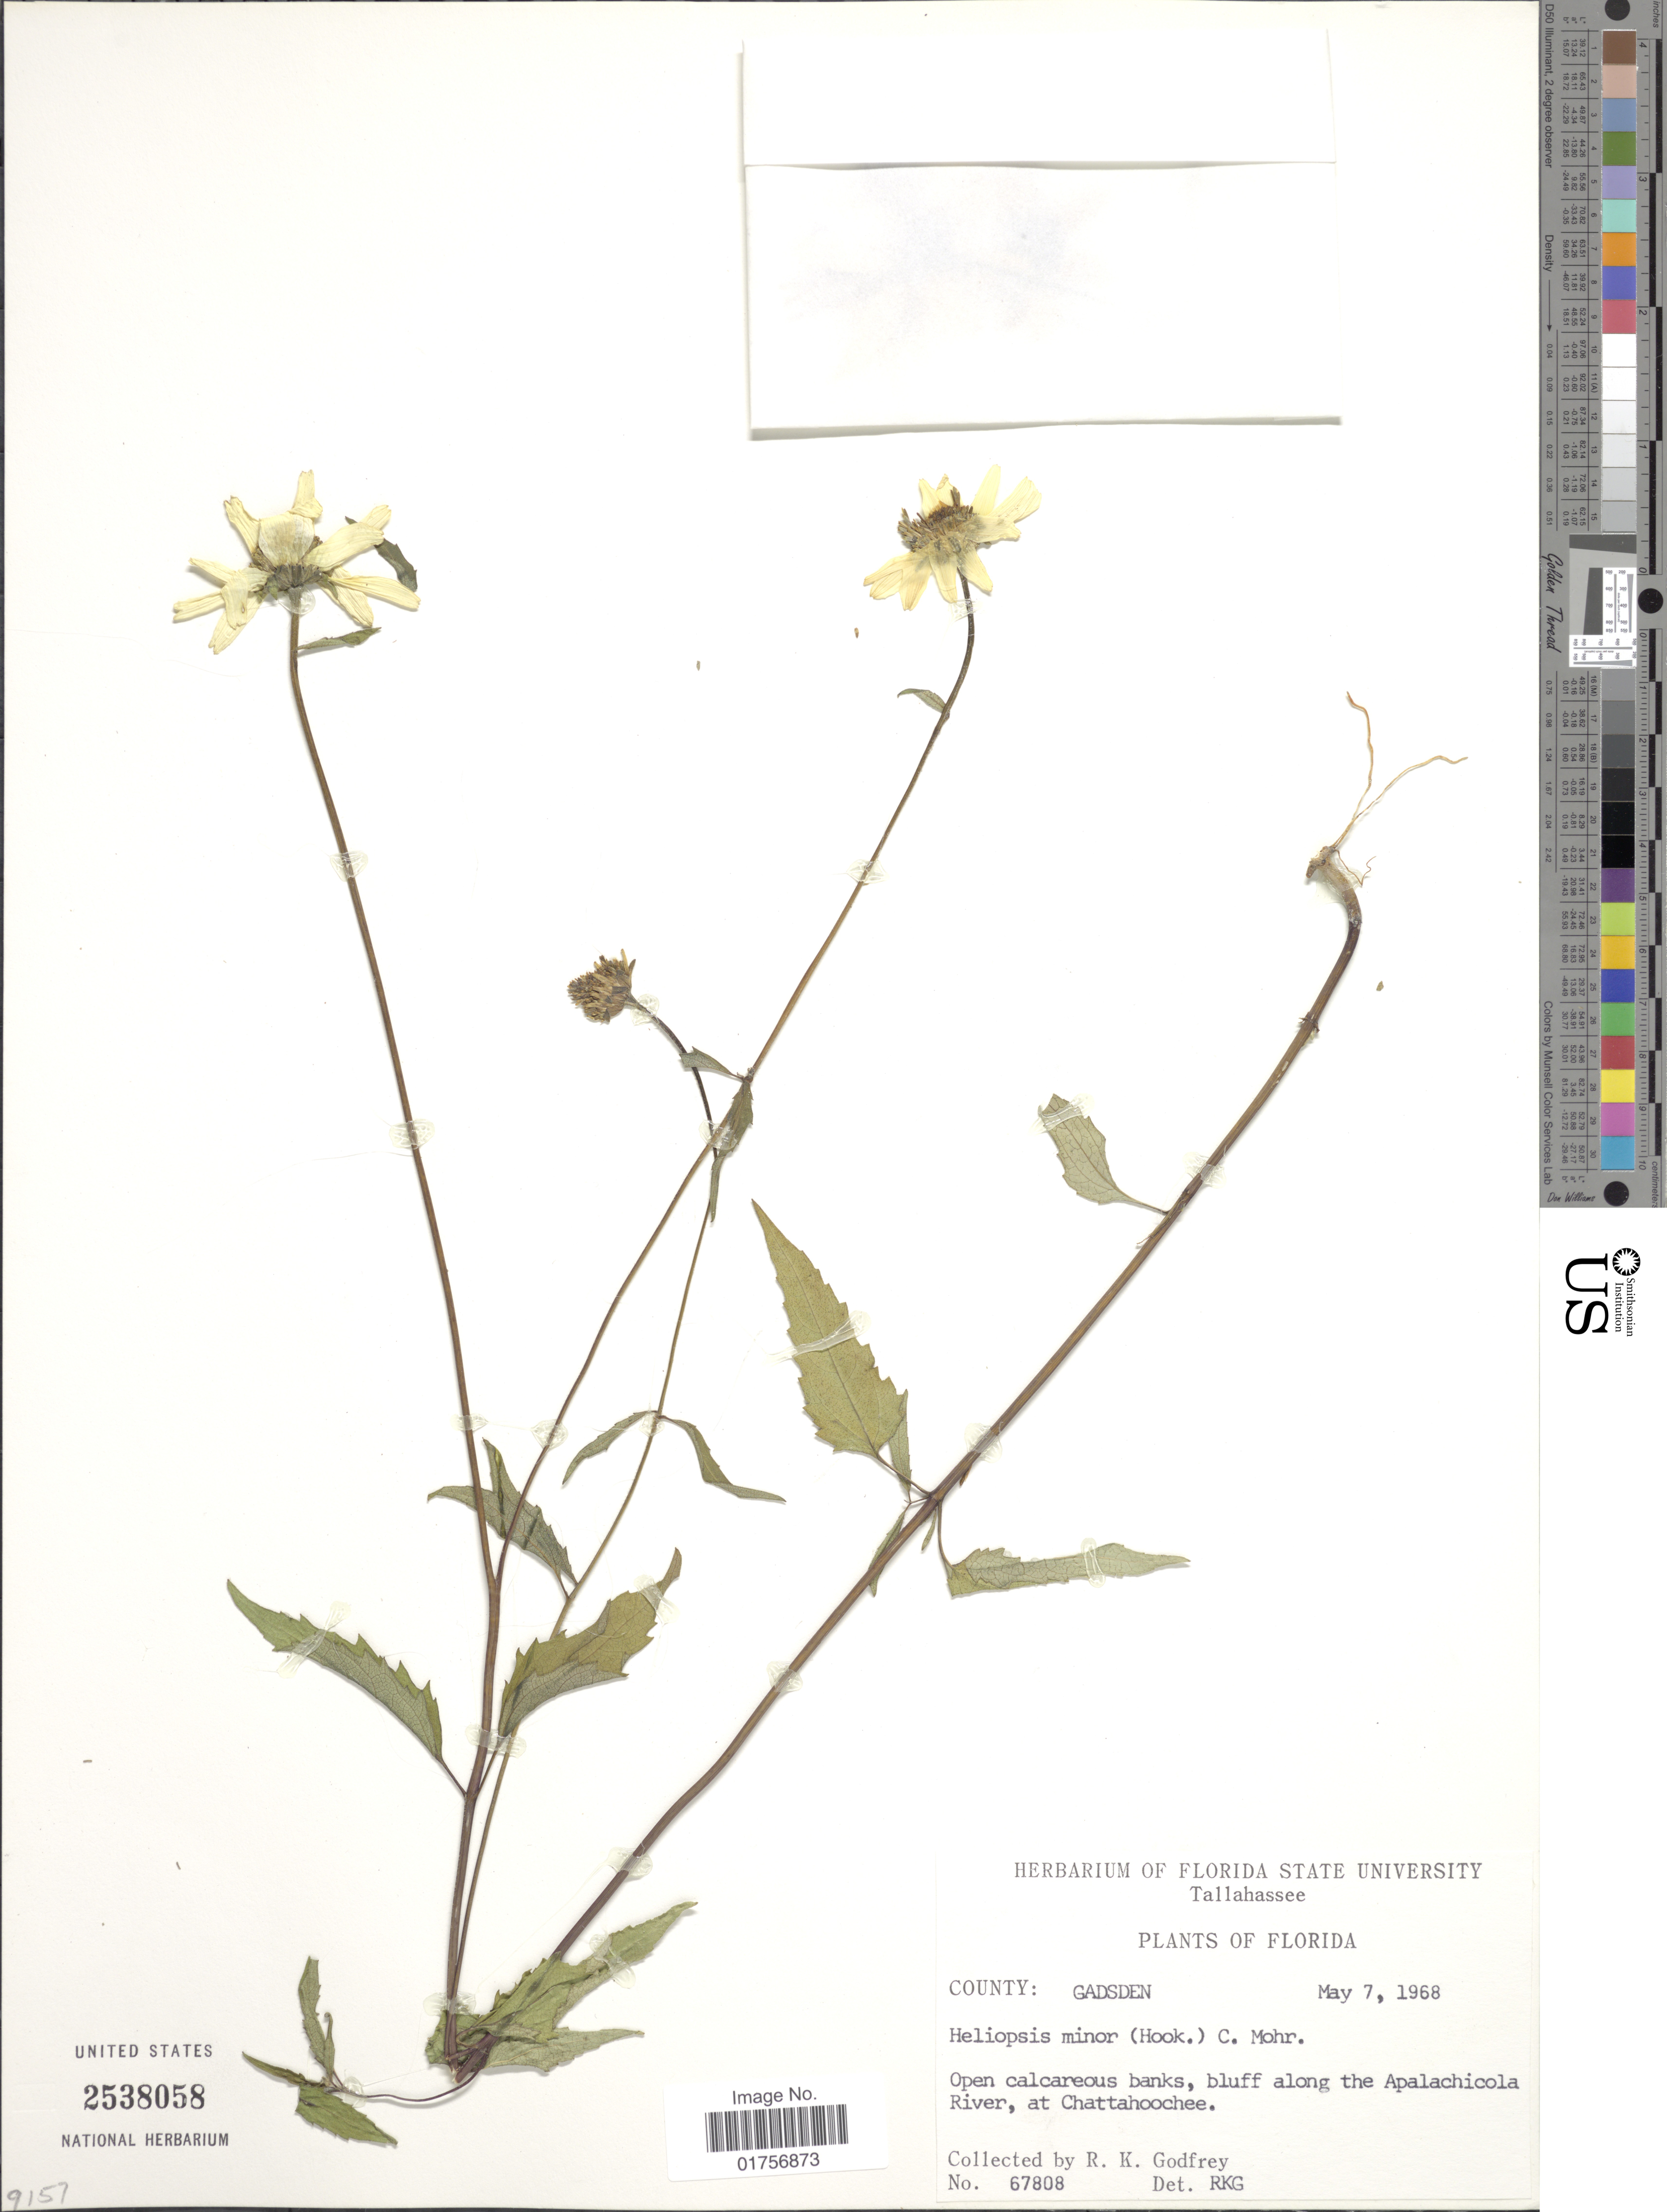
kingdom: Plantae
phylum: Tracheophyta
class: Magnoliopsida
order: Asterales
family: Asteraceae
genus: Heliopsis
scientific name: Heliopsis minor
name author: (Hook.) C. Mohr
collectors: R. K. Godfrey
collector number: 67808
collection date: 1968-05-07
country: United States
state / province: Florida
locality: Tallahassee, County: Gadsden, Bluff; along the Apalachicola River, at Chattahoochee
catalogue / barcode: US 2538058